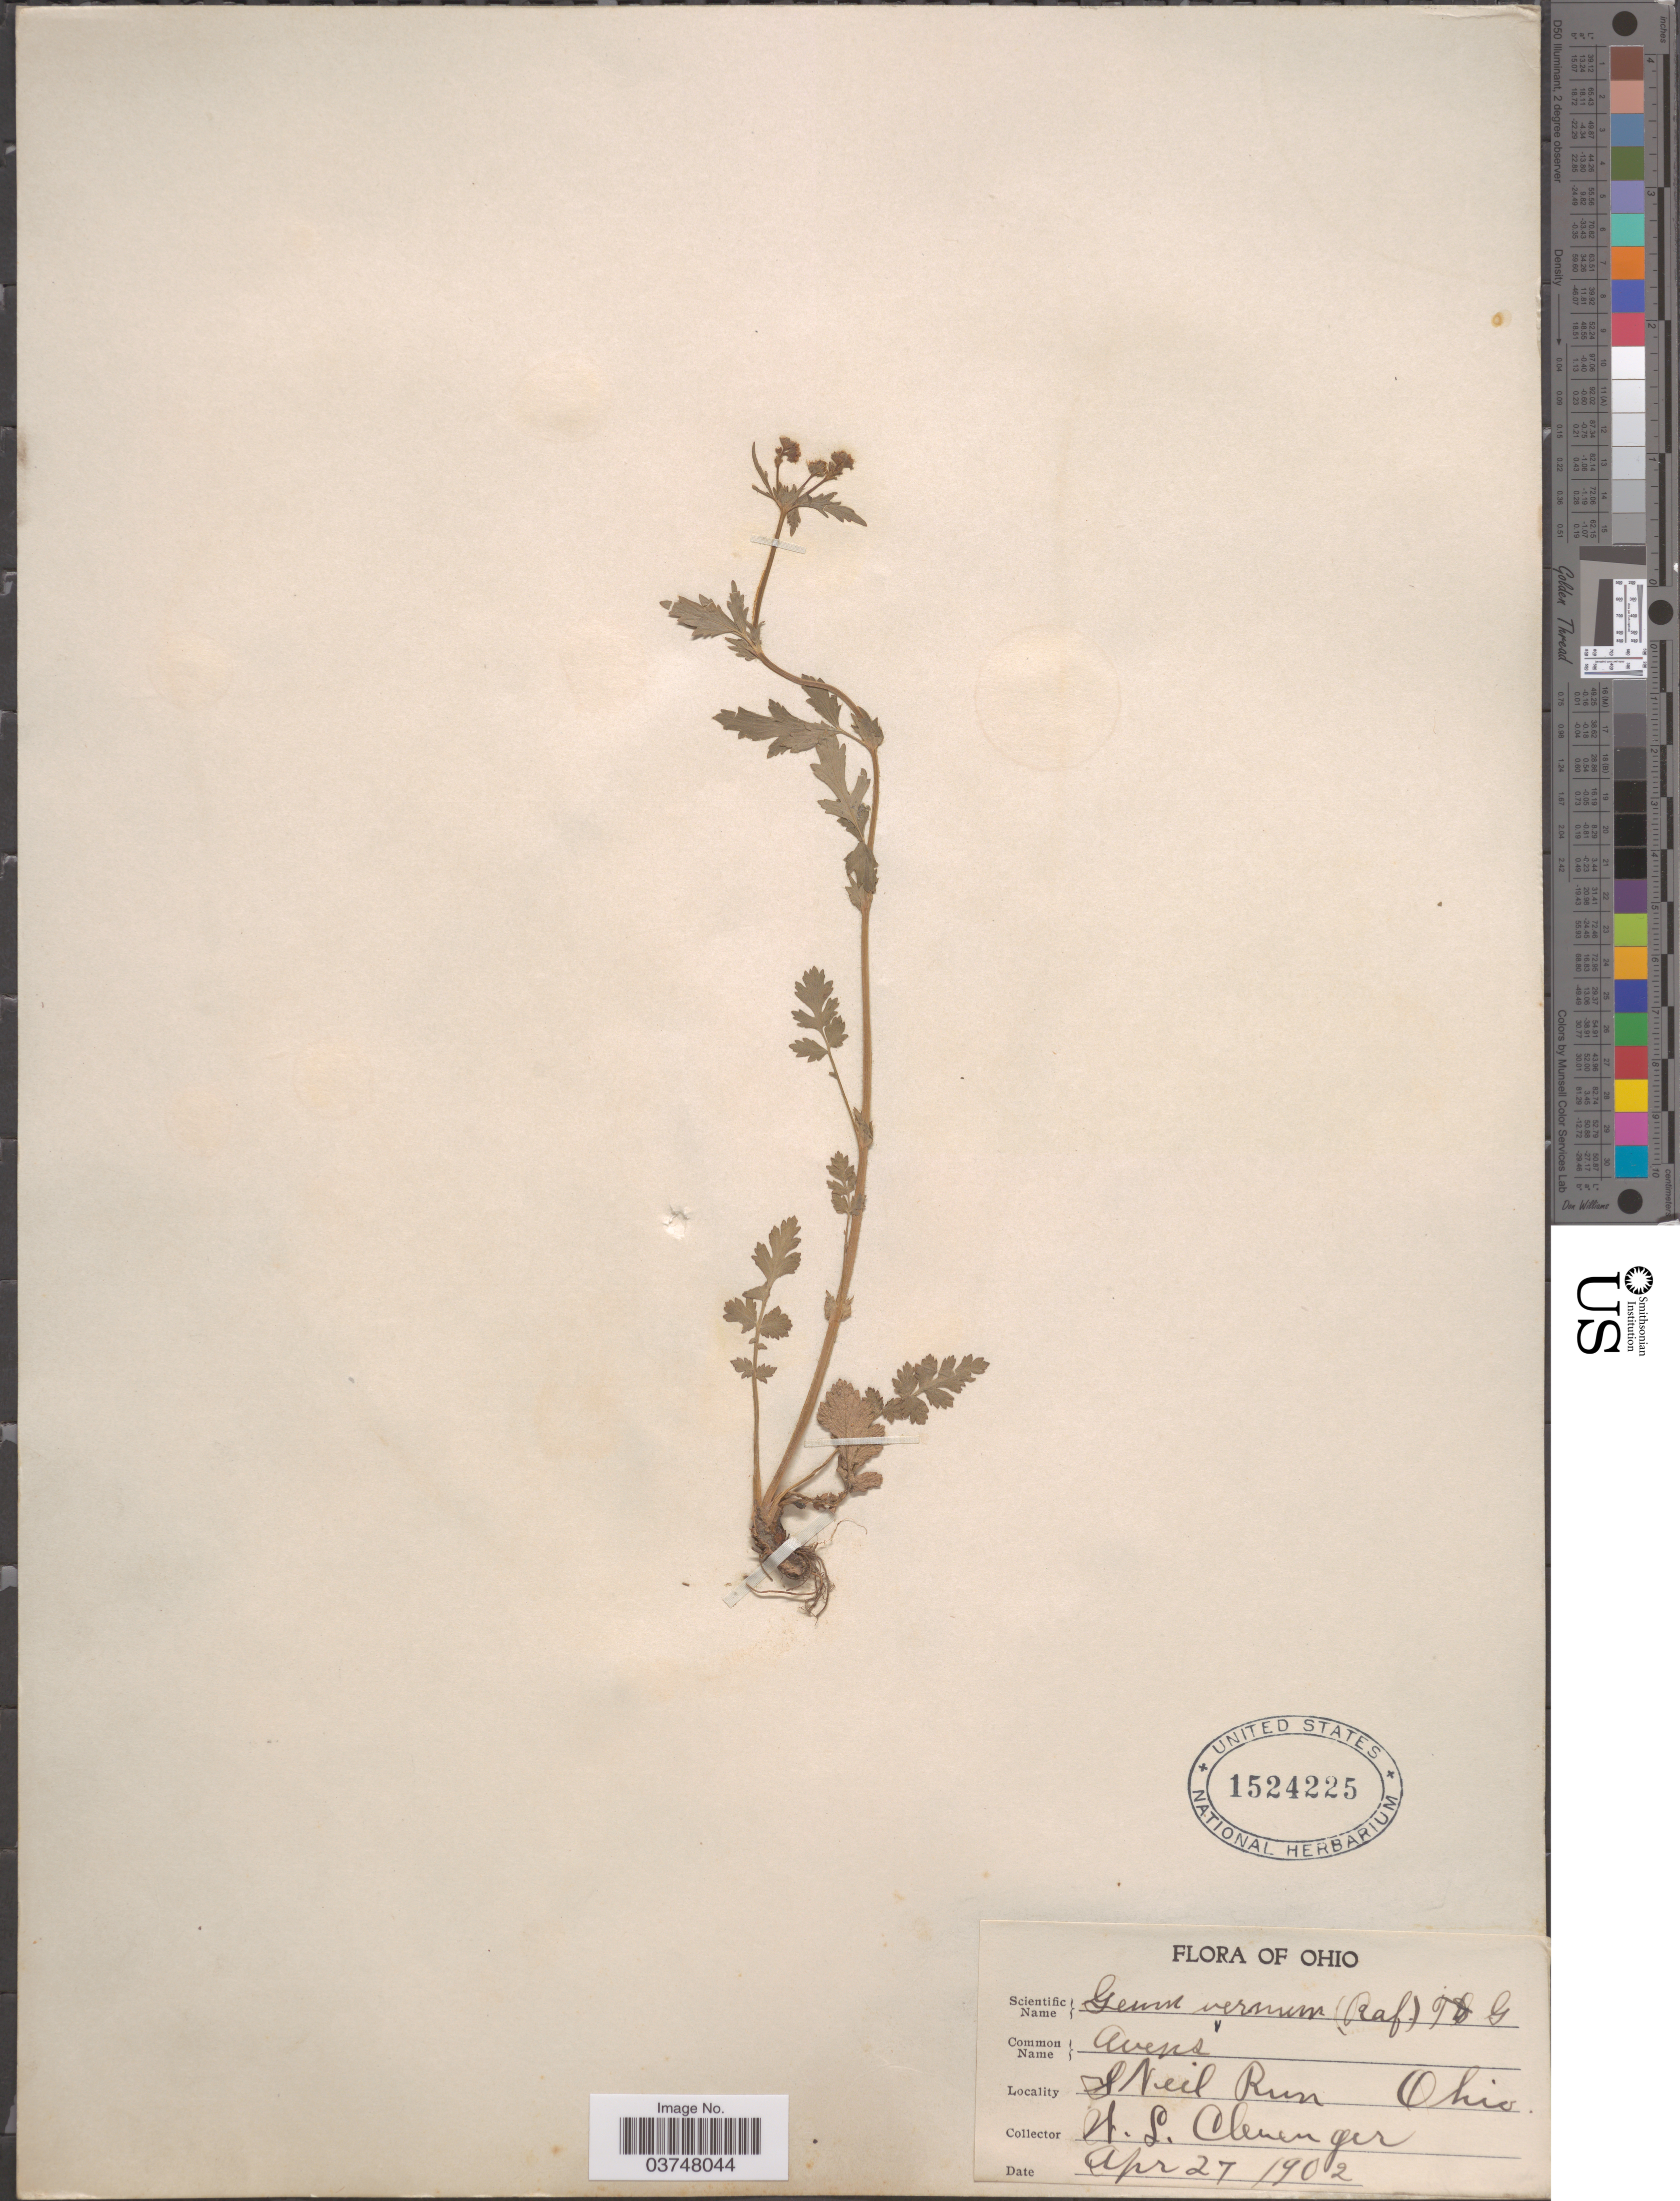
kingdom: Plantae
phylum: Tracheophyta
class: Magnoliopsida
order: Rosales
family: Rosaceae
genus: Geum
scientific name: Geum vernum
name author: (Raf.) Torr. & A. Gray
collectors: W. Clevenger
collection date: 1902-04-27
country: United States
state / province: Ohio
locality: S Neil Run.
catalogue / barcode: US 1524225